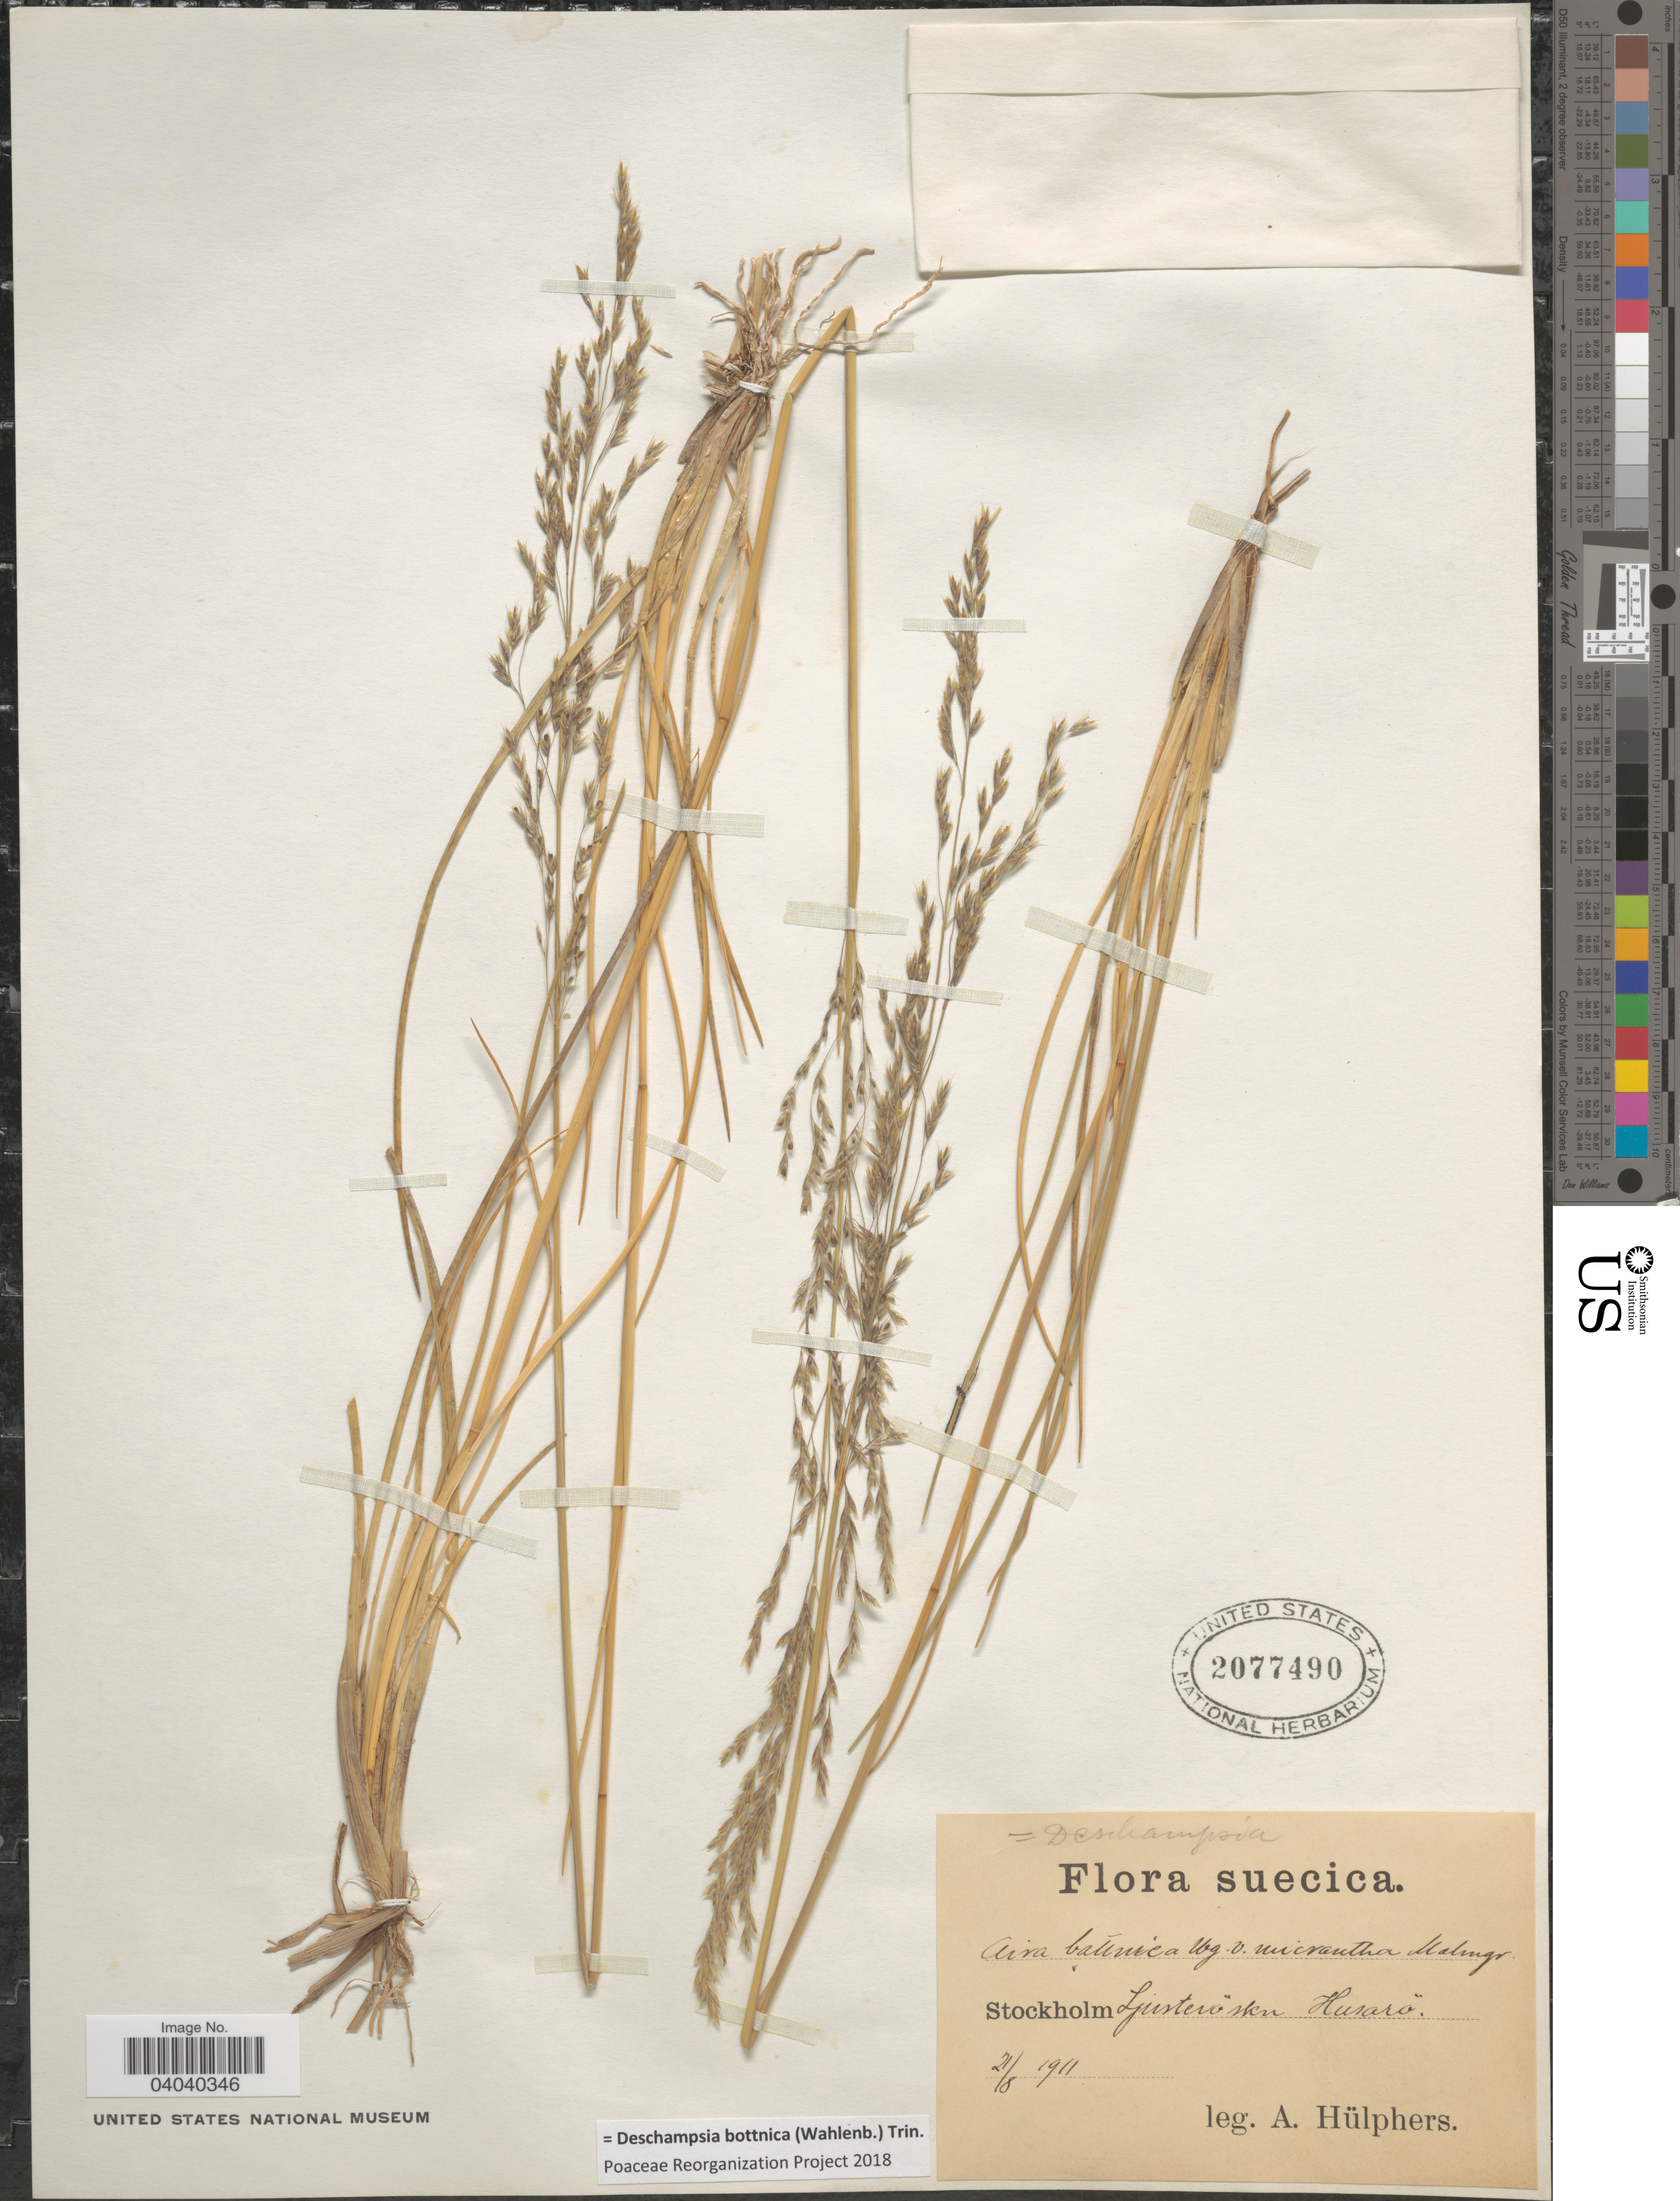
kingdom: Plantae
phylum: Tracheophyta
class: Liliopsida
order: Poales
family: Poaceae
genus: Deschampsia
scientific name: Deschampsia bottnica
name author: (Wahlenb.) Trin.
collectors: A. Hülphers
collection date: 1911-08-21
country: Sweden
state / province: Stockholm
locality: Suecica. Stockholm. Ljustero "skn Husaro".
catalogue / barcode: US 2077490